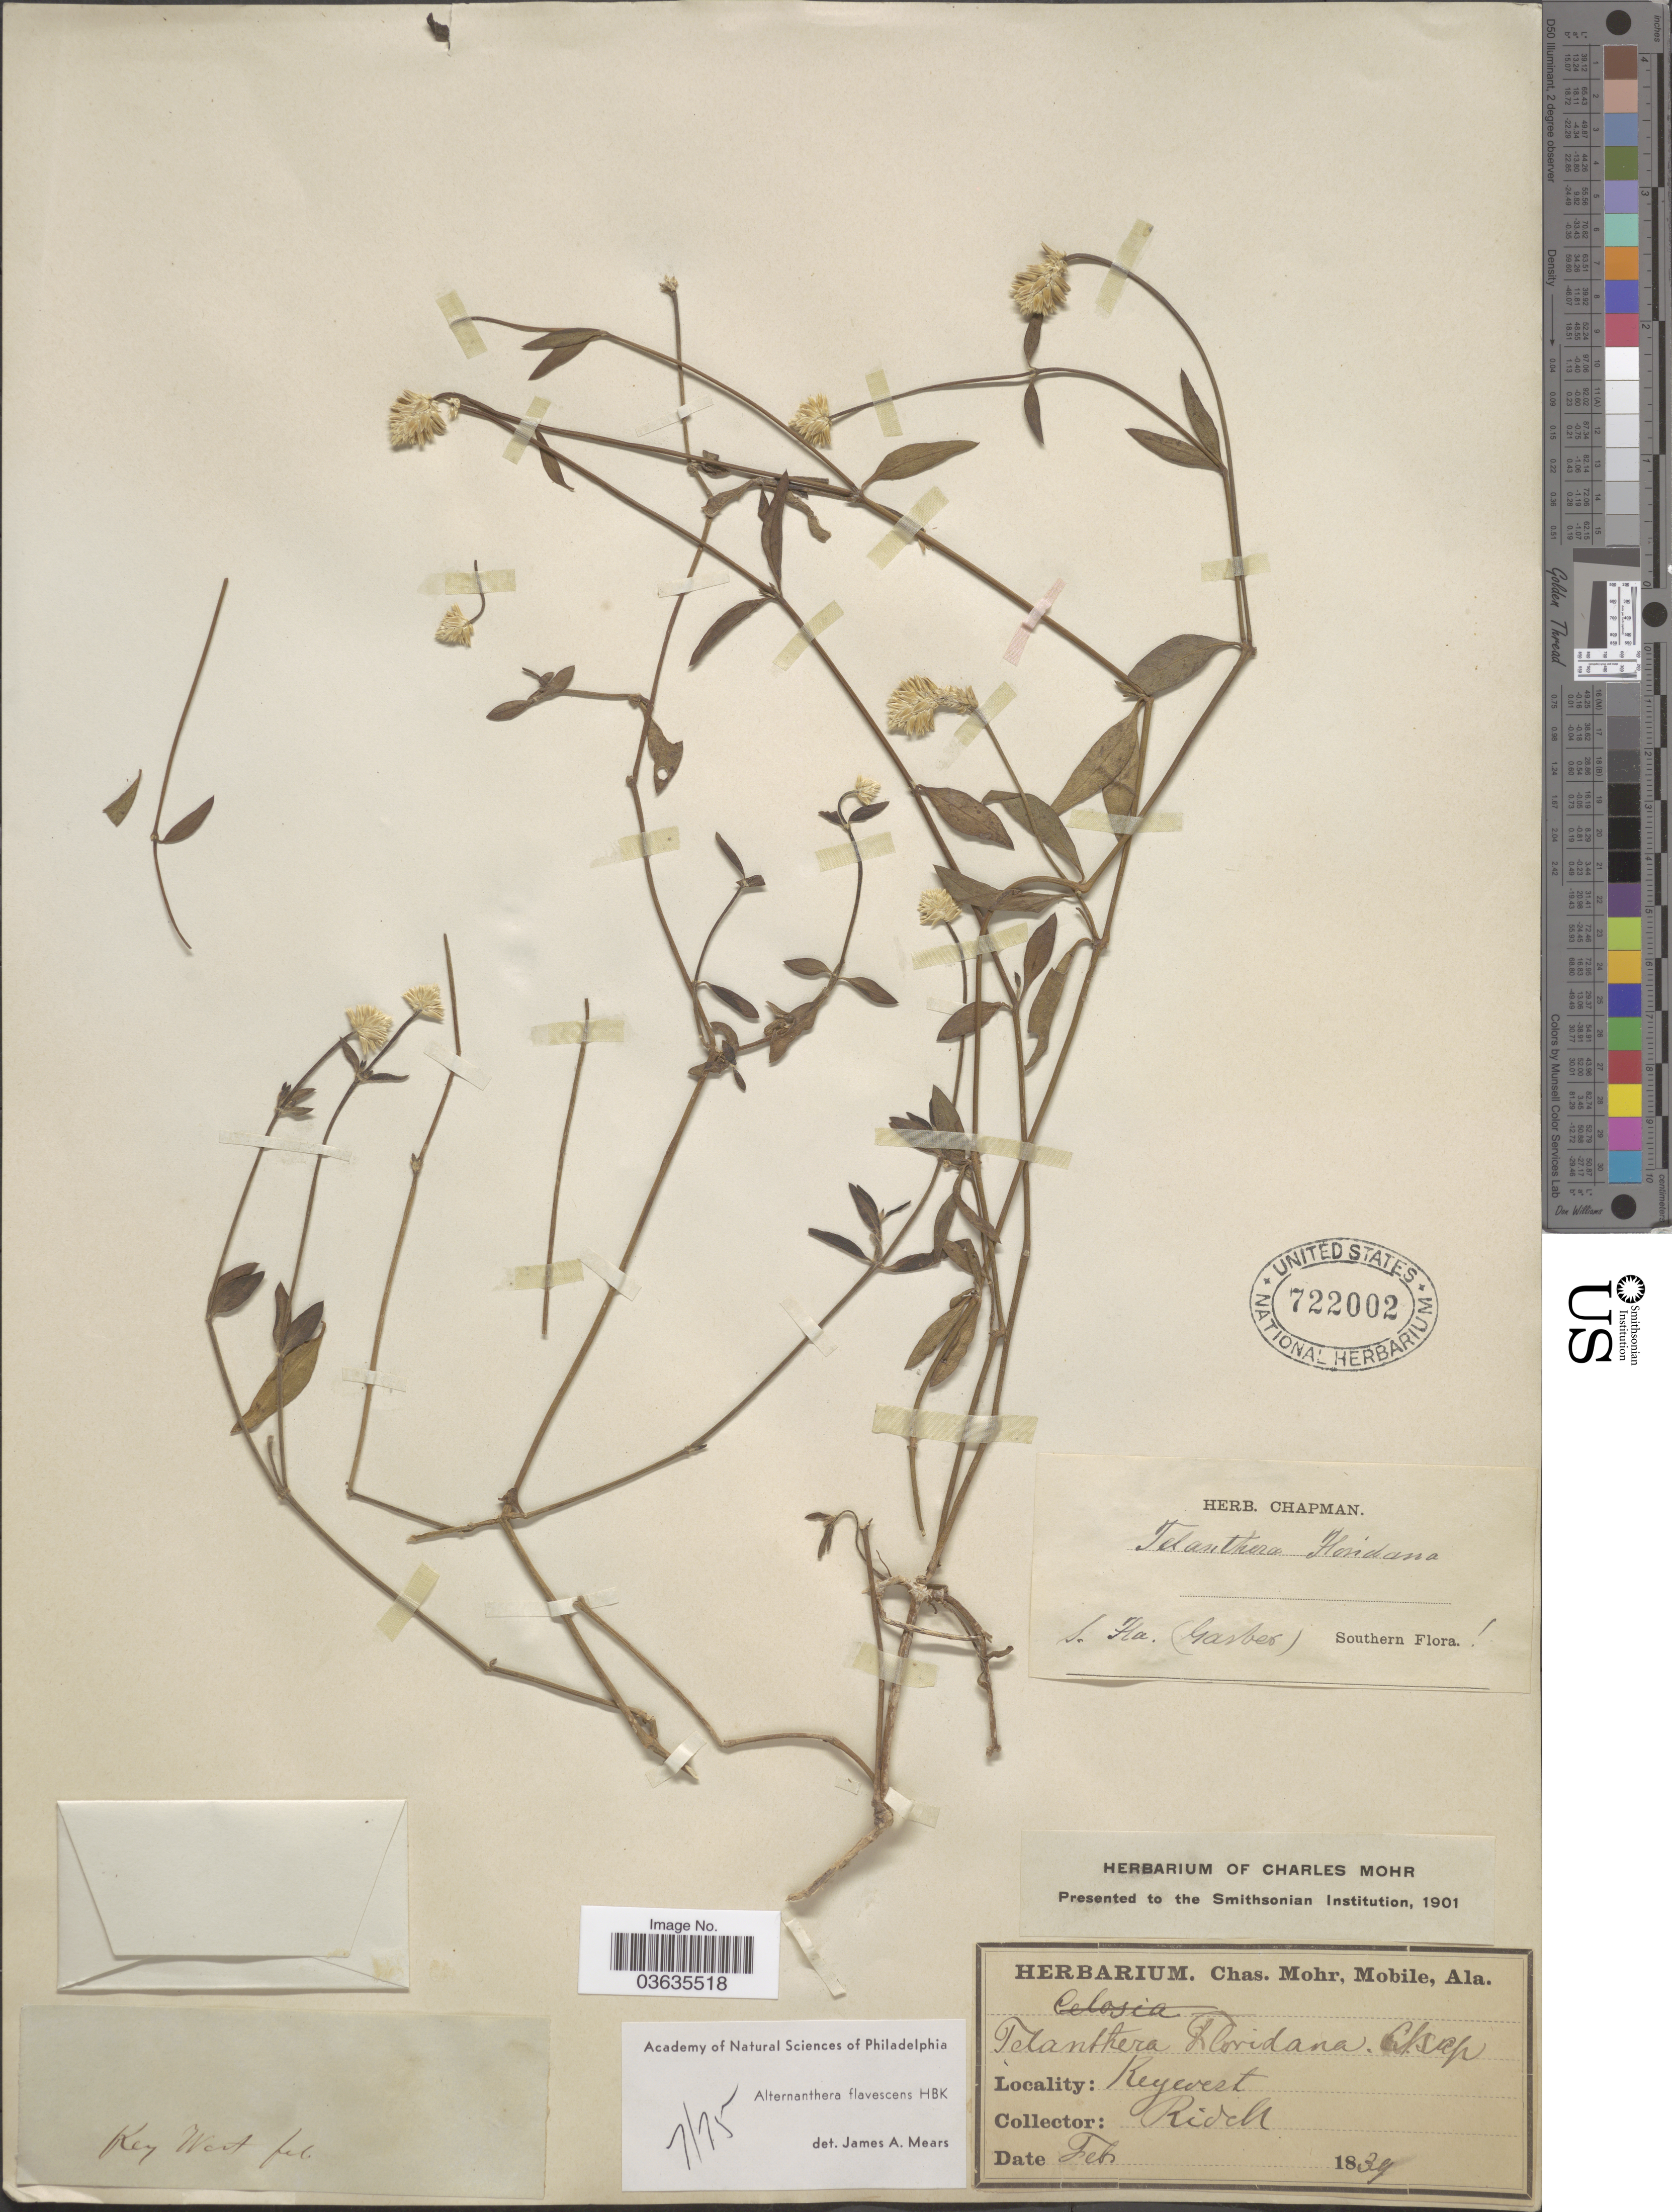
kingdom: Plantae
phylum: Tracheophyta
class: Magnoliopsida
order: Caryophyllales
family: Amaranthaceae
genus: Alternanthera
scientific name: Alternanthera flavescens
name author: Kunth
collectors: -. Ridell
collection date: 1834-02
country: United States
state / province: Florida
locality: Keywest.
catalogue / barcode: US 722002